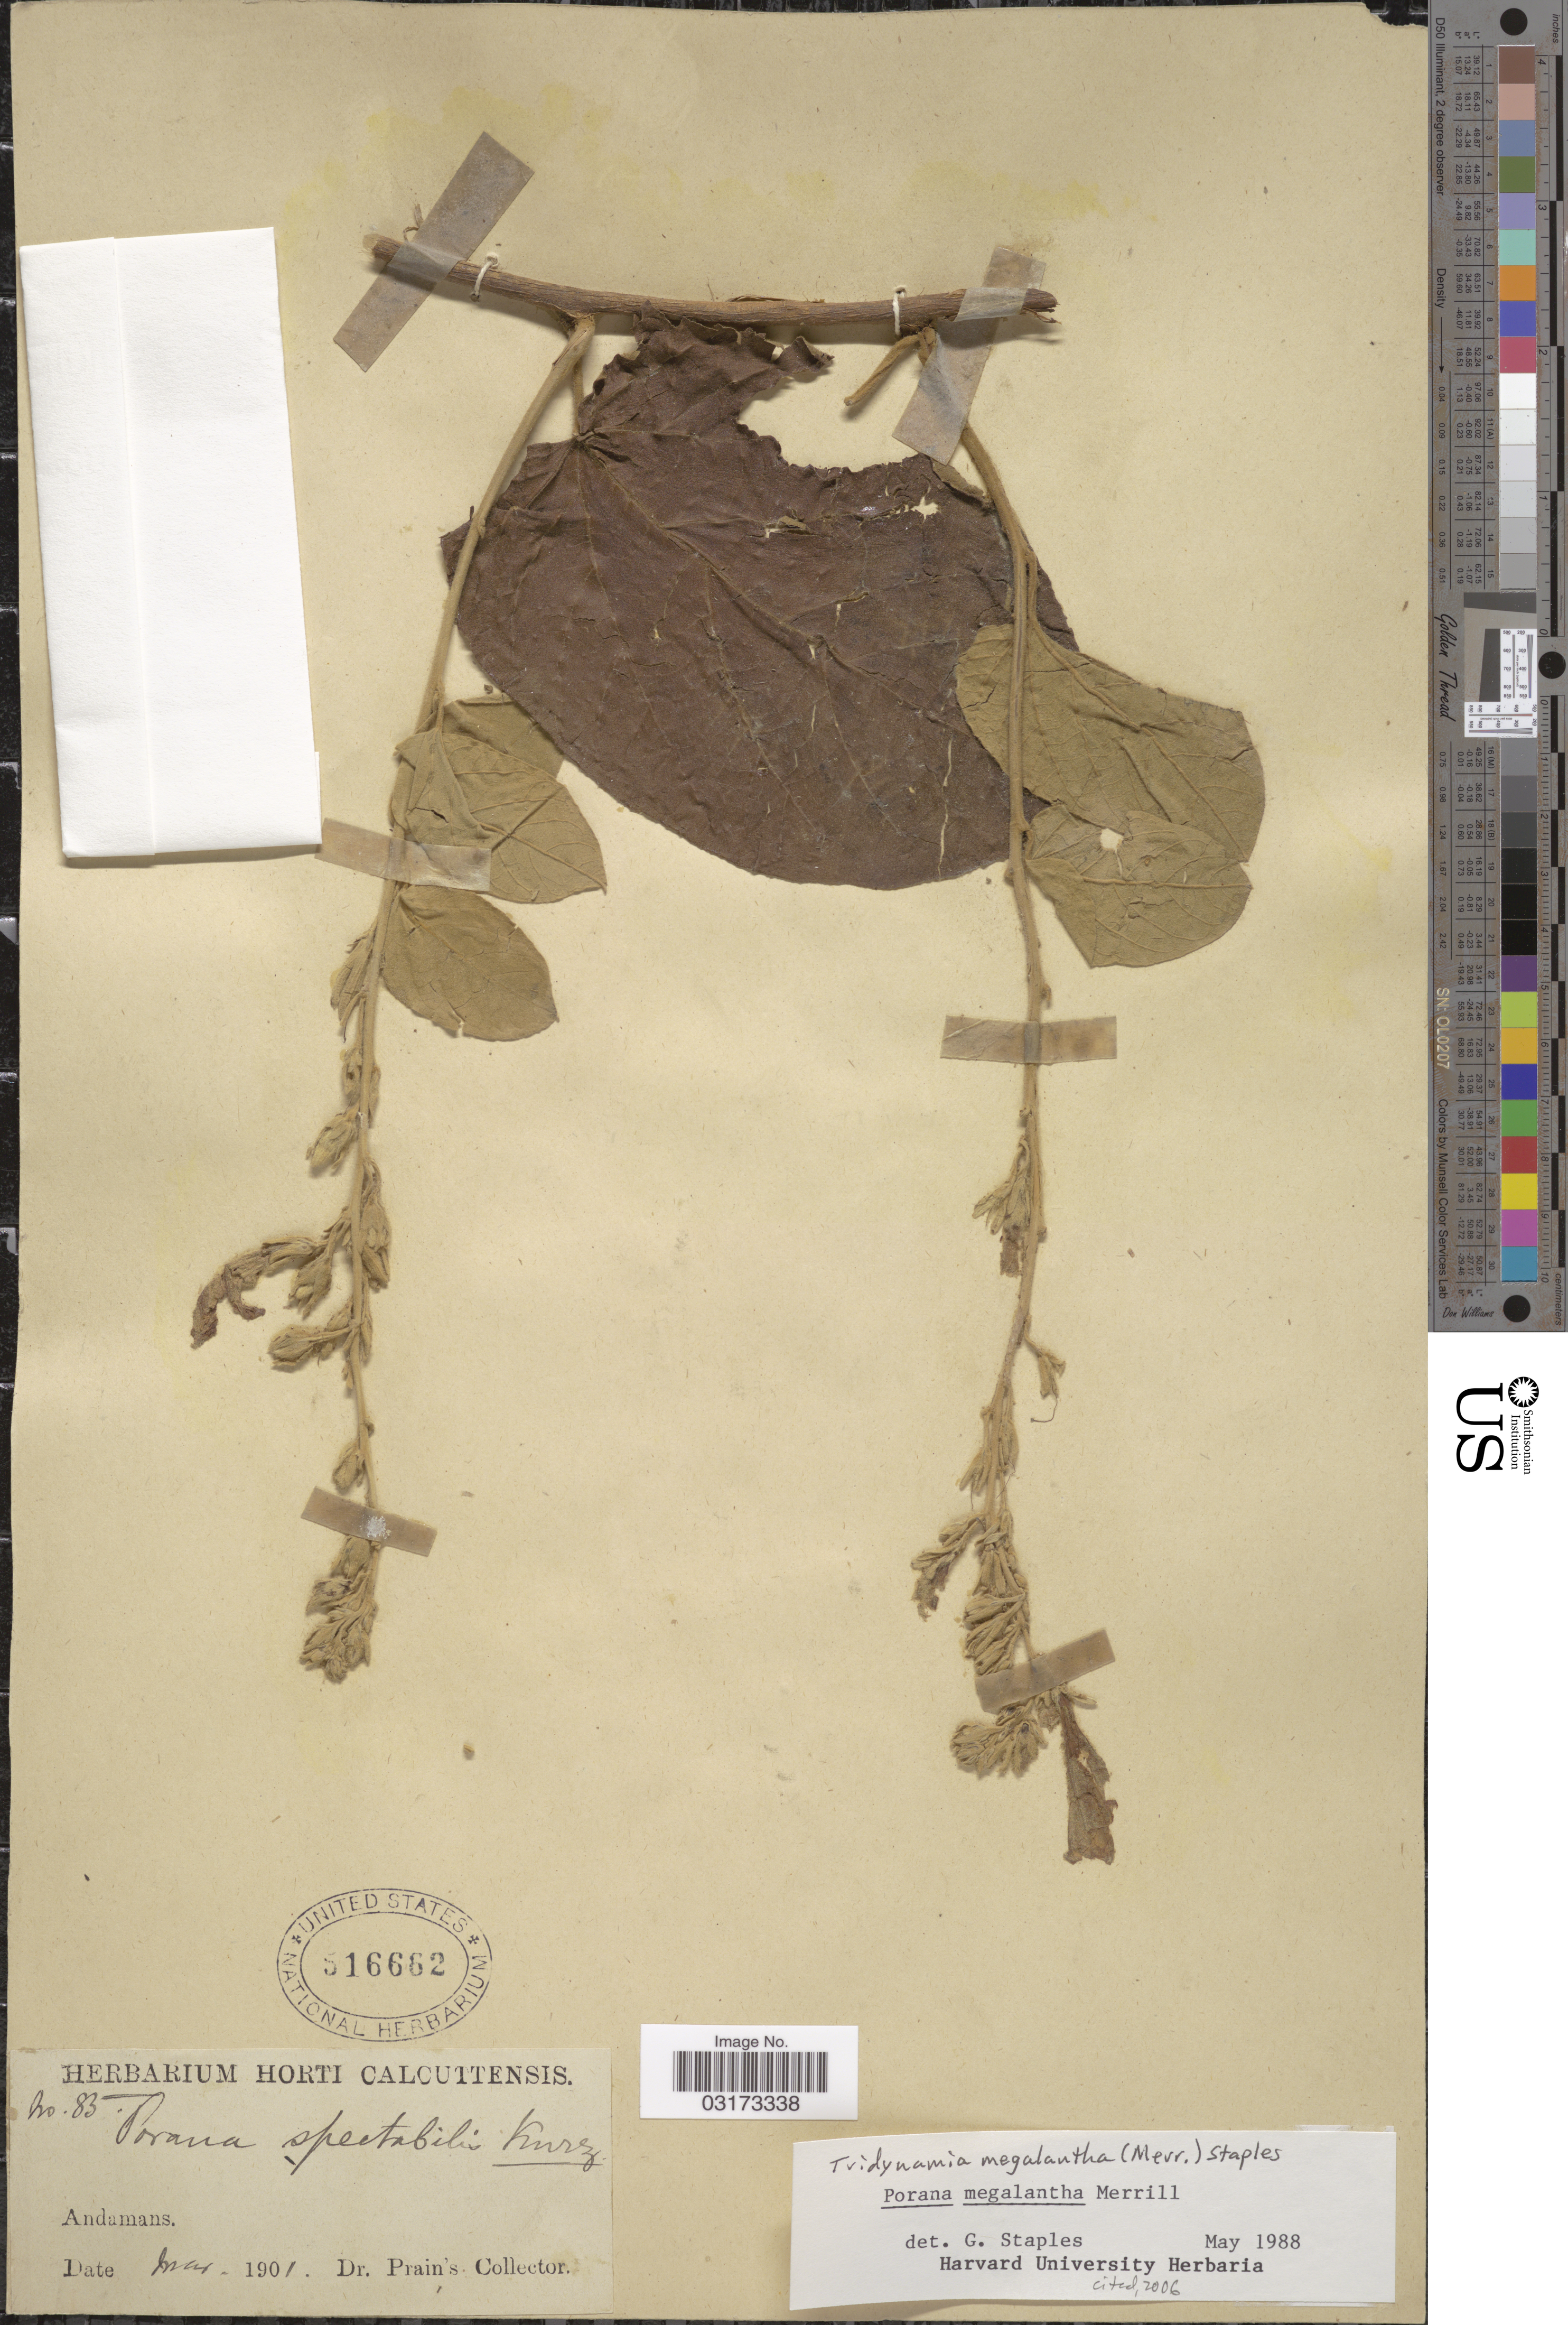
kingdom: Plantae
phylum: Tracheophyta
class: Magnoliopsida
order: Solanales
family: Convolvulaceae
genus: Tridynamia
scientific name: Tridynamia megalantha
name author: (Merr.) Staples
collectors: Dr. Prain's collector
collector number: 85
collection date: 1901-03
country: India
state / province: Andaman and Nicobar Islands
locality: Andamans.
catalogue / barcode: US 516662